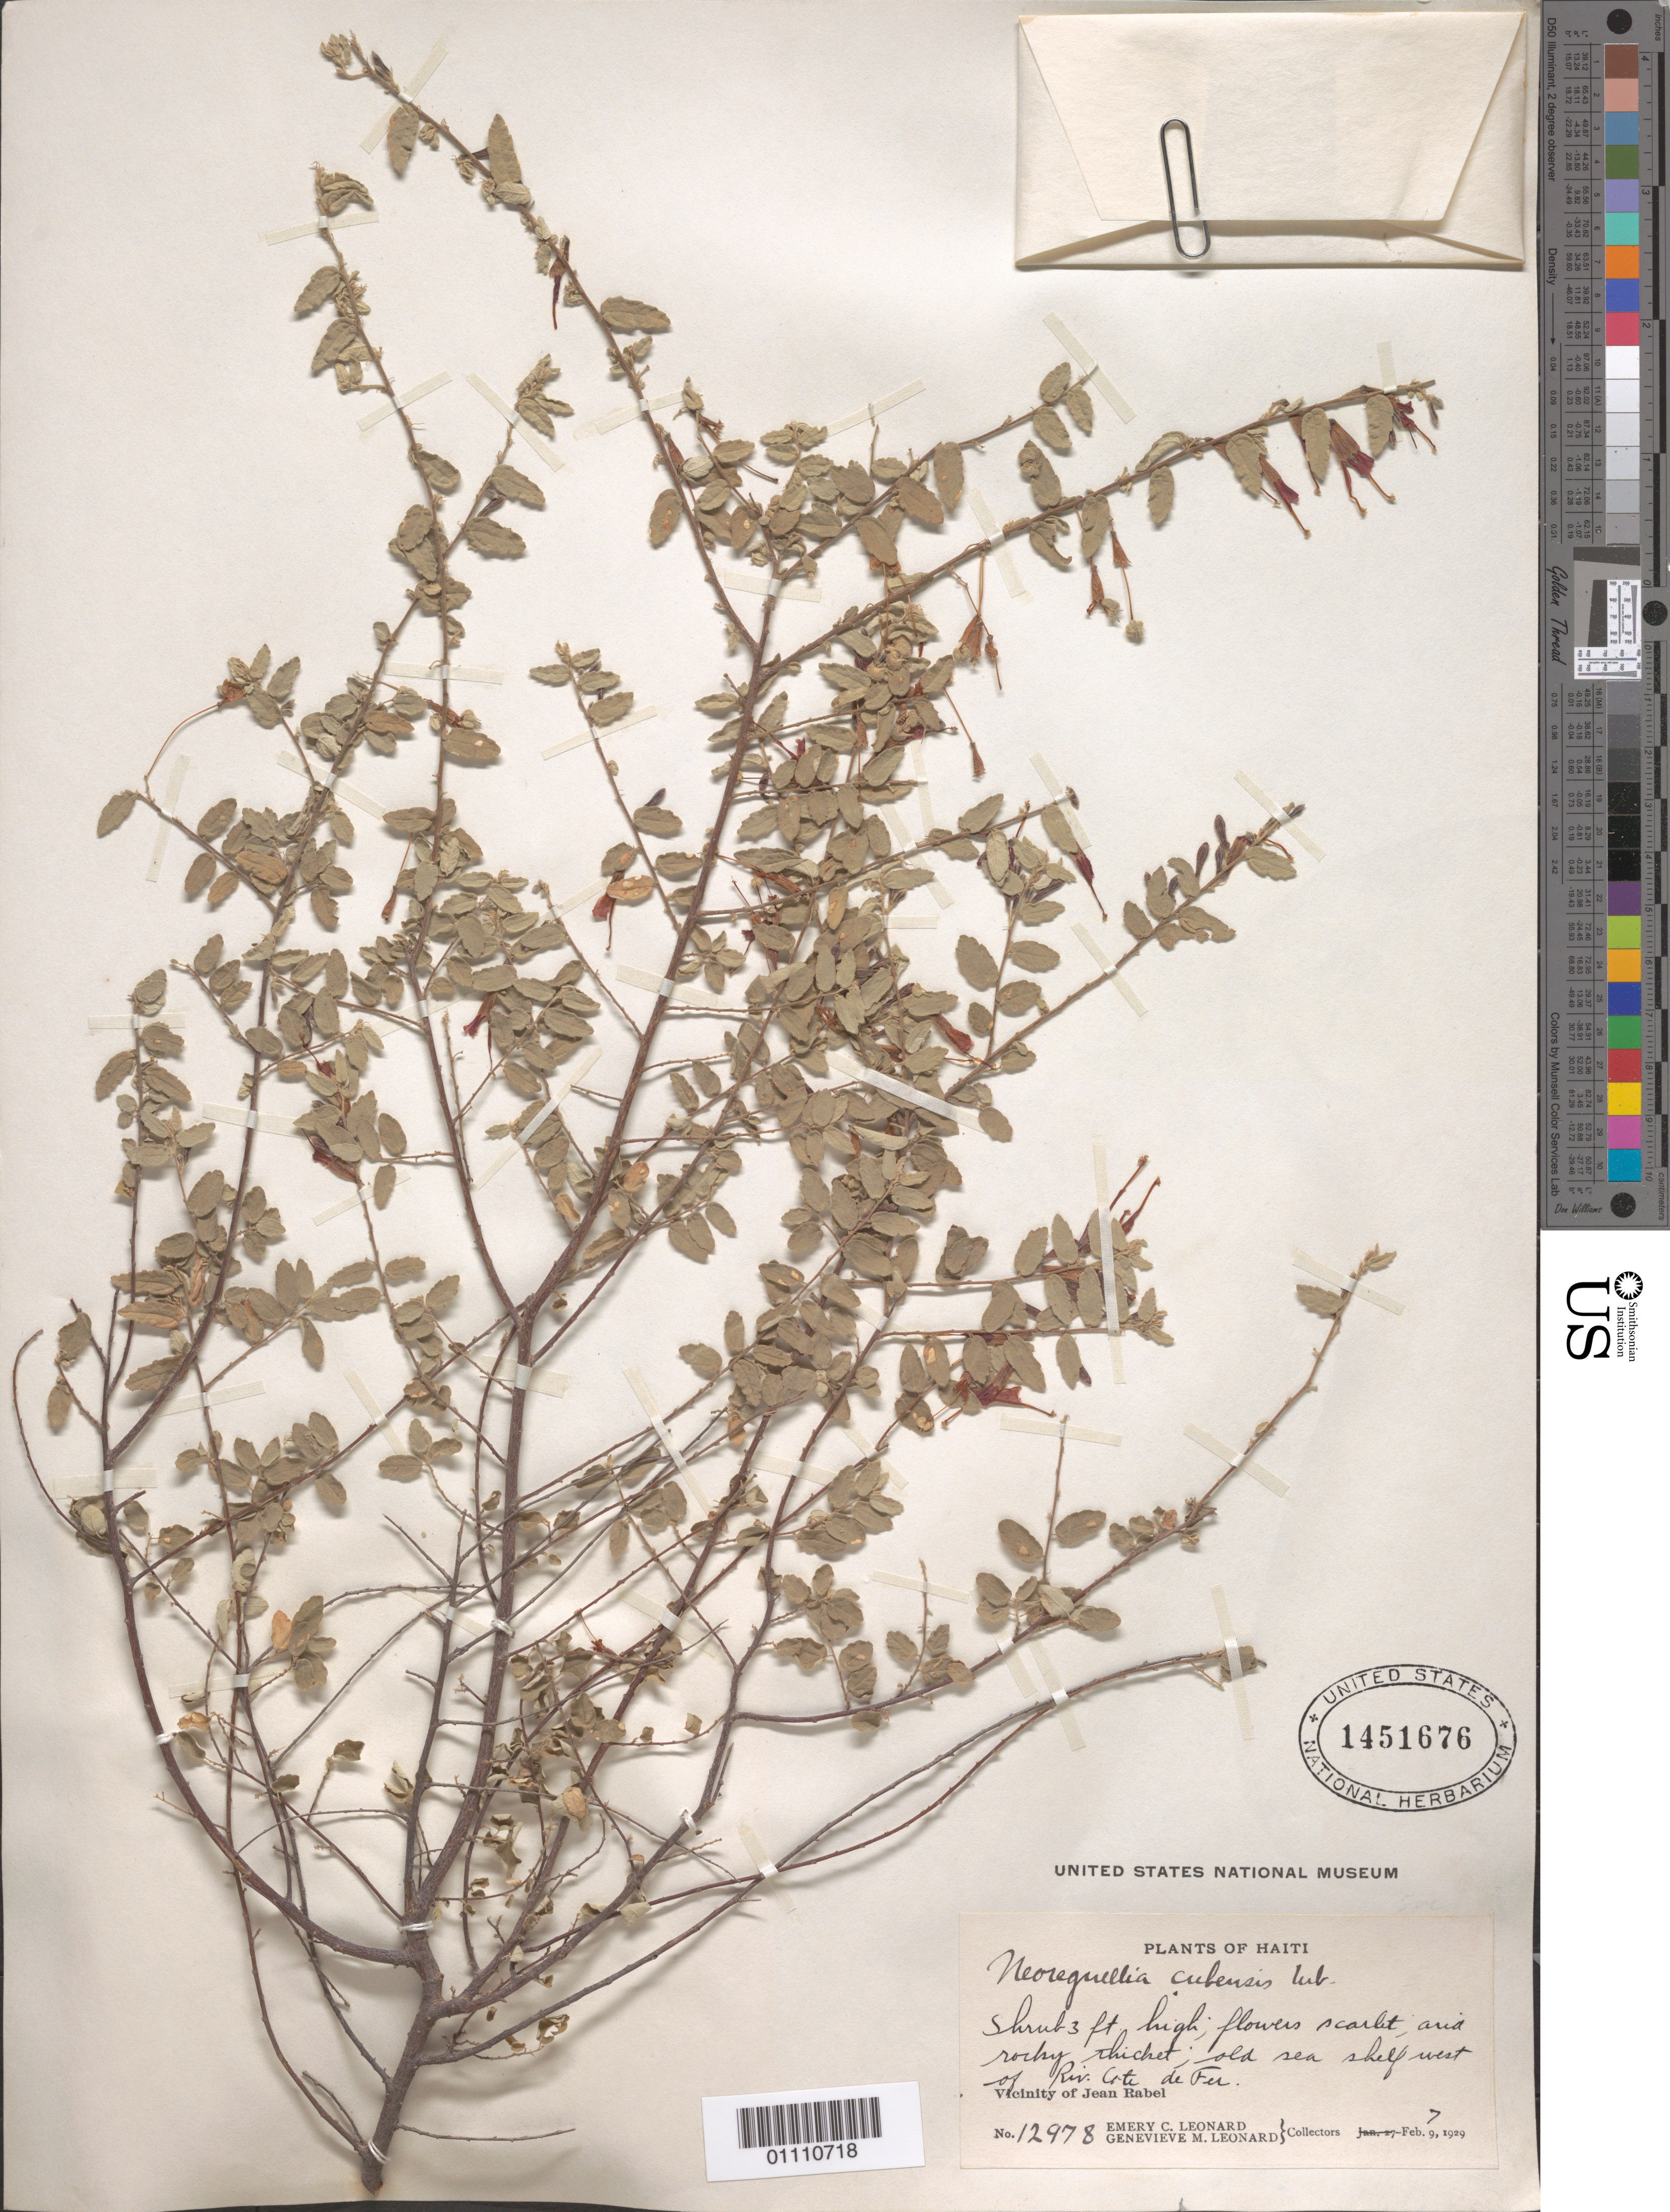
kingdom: Plantae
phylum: Tracheophyta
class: Magnoliopsida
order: Malvales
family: Malvaceae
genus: Neoregnellia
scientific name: Neoregnellia cubensis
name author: Urb.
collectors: E. C. Leonard & G. M. Leonard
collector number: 12978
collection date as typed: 07 Feb 1929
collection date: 1929-02-07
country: Haiti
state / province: Nord-Óuest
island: Hispaniola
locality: Old sea shelf W of Riv. Cote de Fer, Vicinity of Jean Rabel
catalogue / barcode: US 1451676